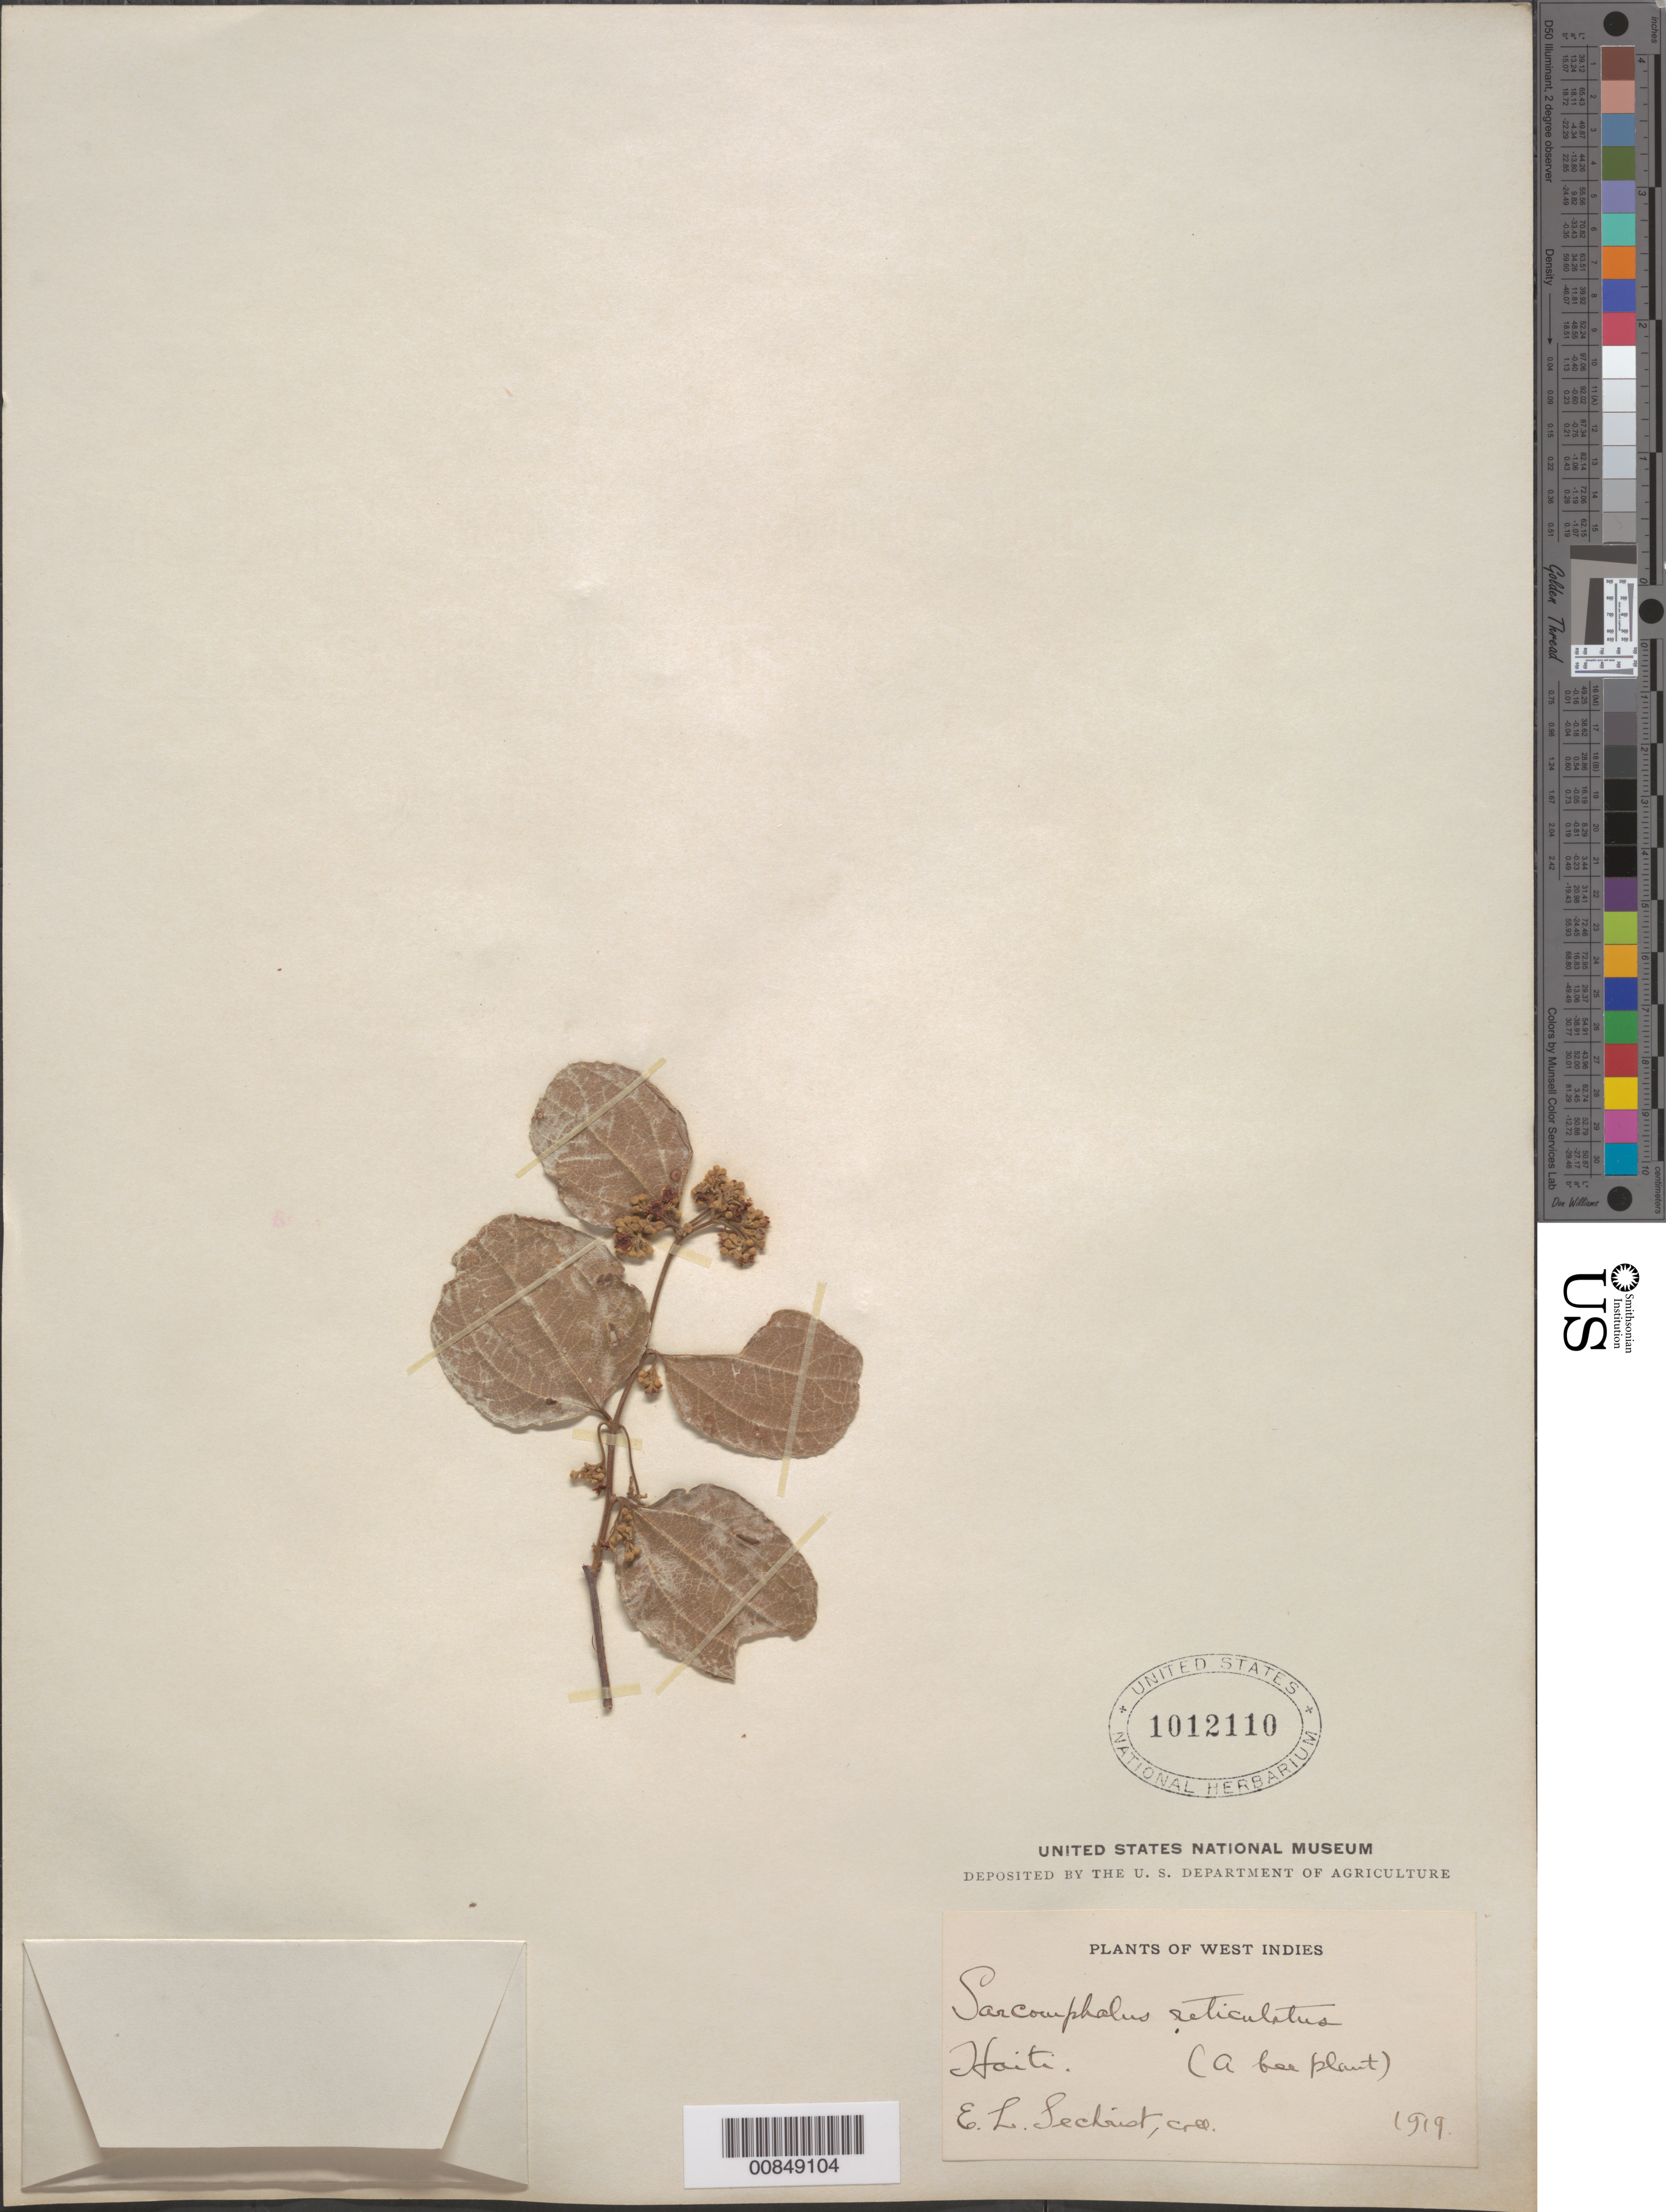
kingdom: Plantae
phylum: Tracheophyta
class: Magnoliopsida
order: Rosales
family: Rhamnaceae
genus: Sarcomphalus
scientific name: Sarcomphalus reticulatus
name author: (Vahl) Urb.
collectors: E. Sechrist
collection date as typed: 1919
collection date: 1919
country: Haiti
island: Hispaniola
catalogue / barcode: US 1012110